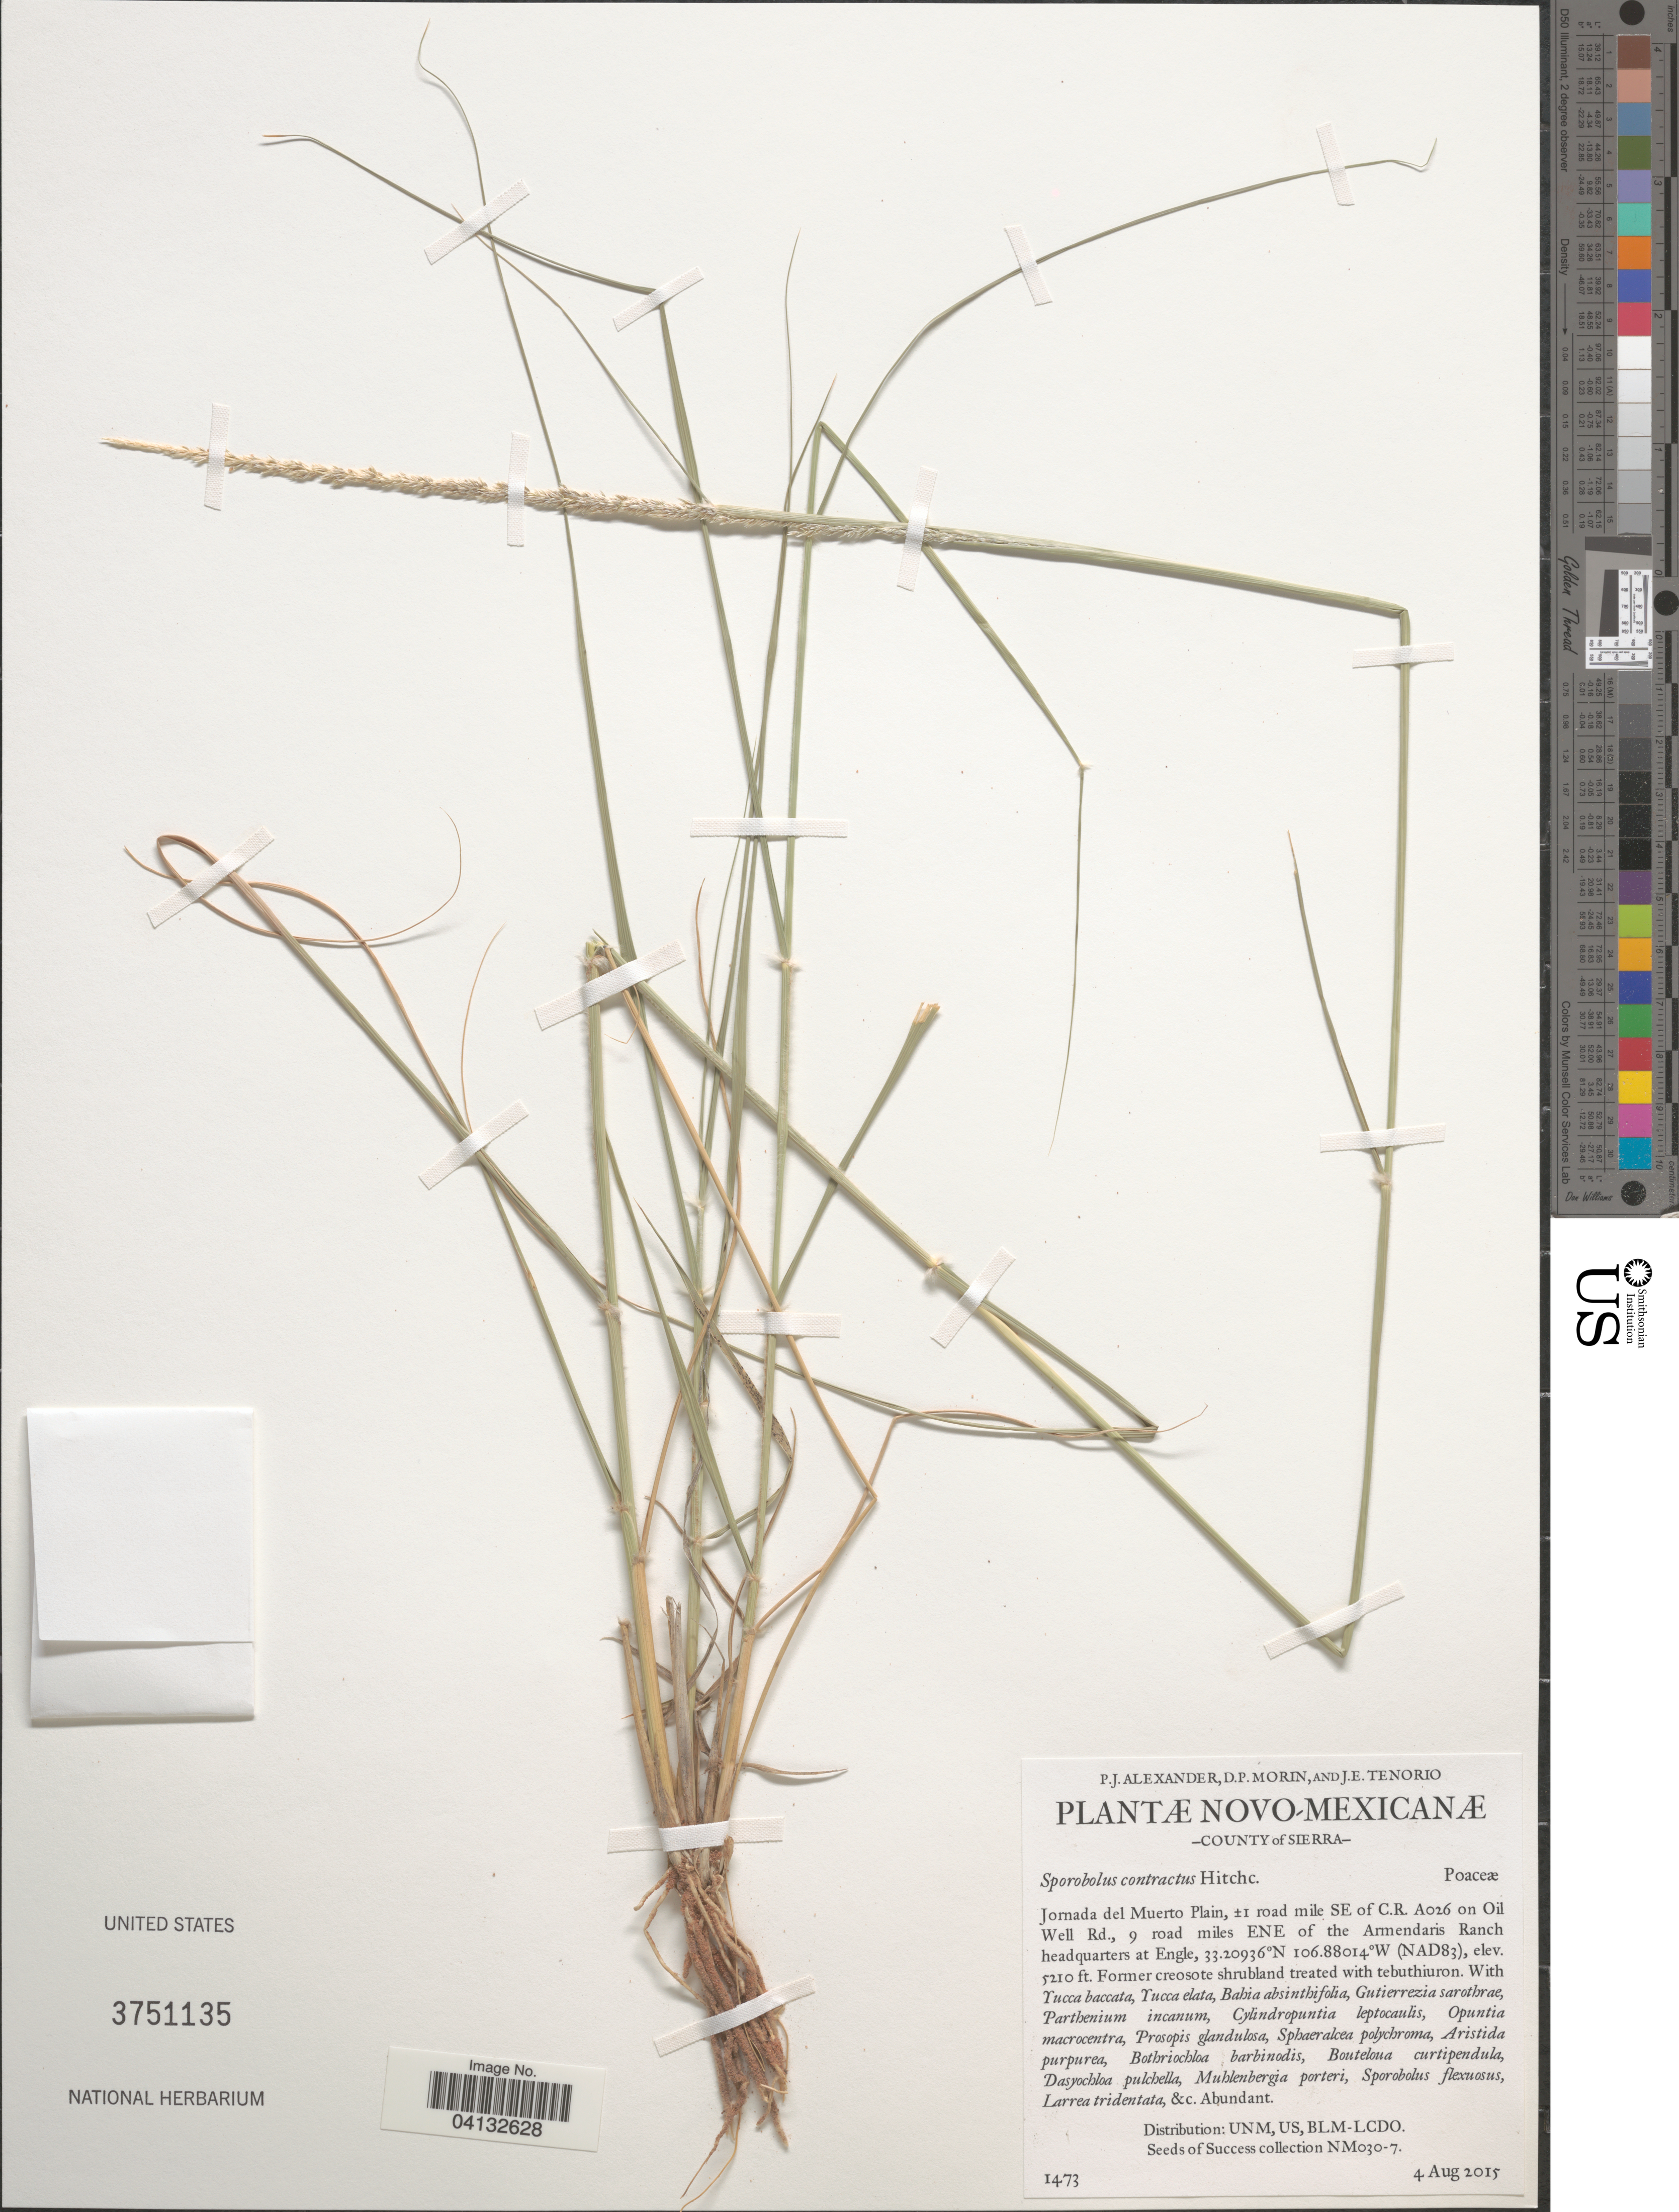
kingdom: Plantae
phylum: Tracheophyta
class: Liliopsida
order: Poales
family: Poaceae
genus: Sporobolus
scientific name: Sporobolus contractus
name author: Hitchc.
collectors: P. Alexander, D. Morin & J. Tenorio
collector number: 1473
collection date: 2015-08-04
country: United States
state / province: New Mexico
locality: County of Sierra. Jomada del Muerto Plain, ±1 road mile SE of C.R. A026 on Oil Well Rd., 9 road miles ENE of the Armendaris Ranch headquarters at Engle.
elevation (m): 1588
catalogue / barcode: US 3751135